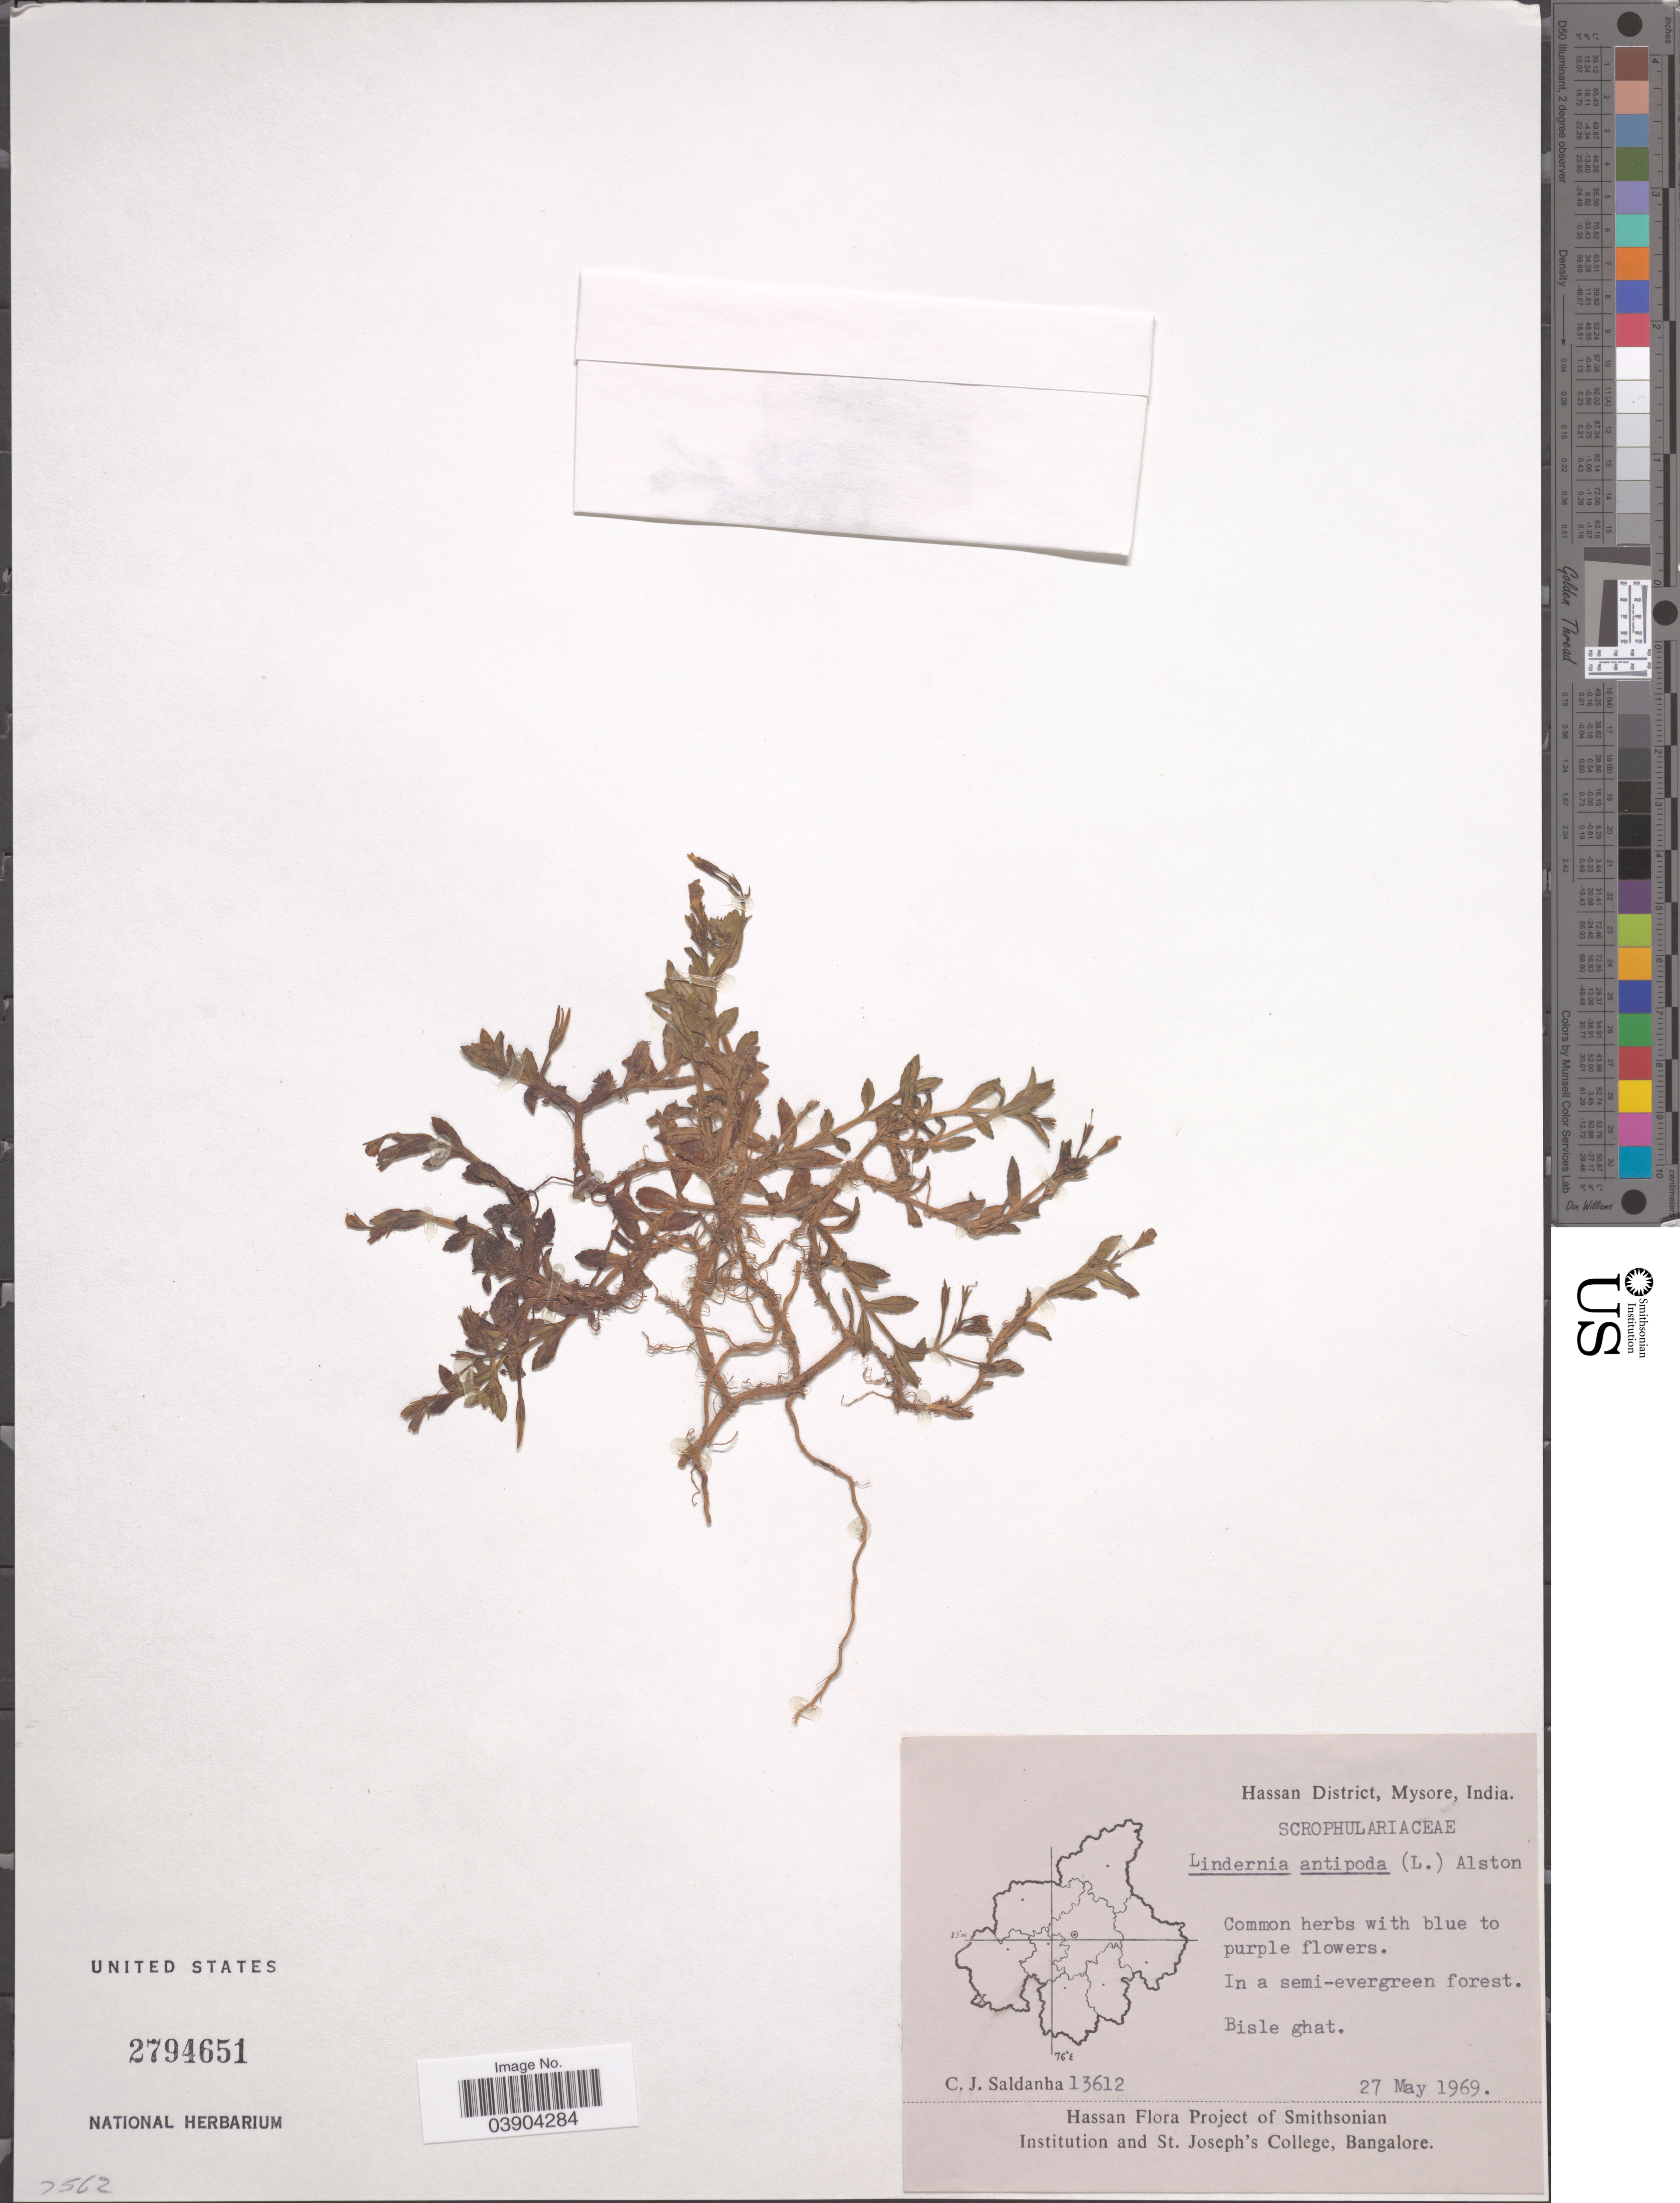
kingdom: Plantae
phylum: Tracheophyta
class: Magnoliopsida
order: Lamiales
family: Linderniaceae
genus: Lindernia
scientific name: Lindernia antipoda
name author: (L.) Alston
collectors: C. J. Saldanha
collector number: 13612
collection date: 1969-05-27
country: India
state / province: Karnataka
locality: Hassan District, Mysore. Bisle ghat.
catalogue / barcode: US 2794651